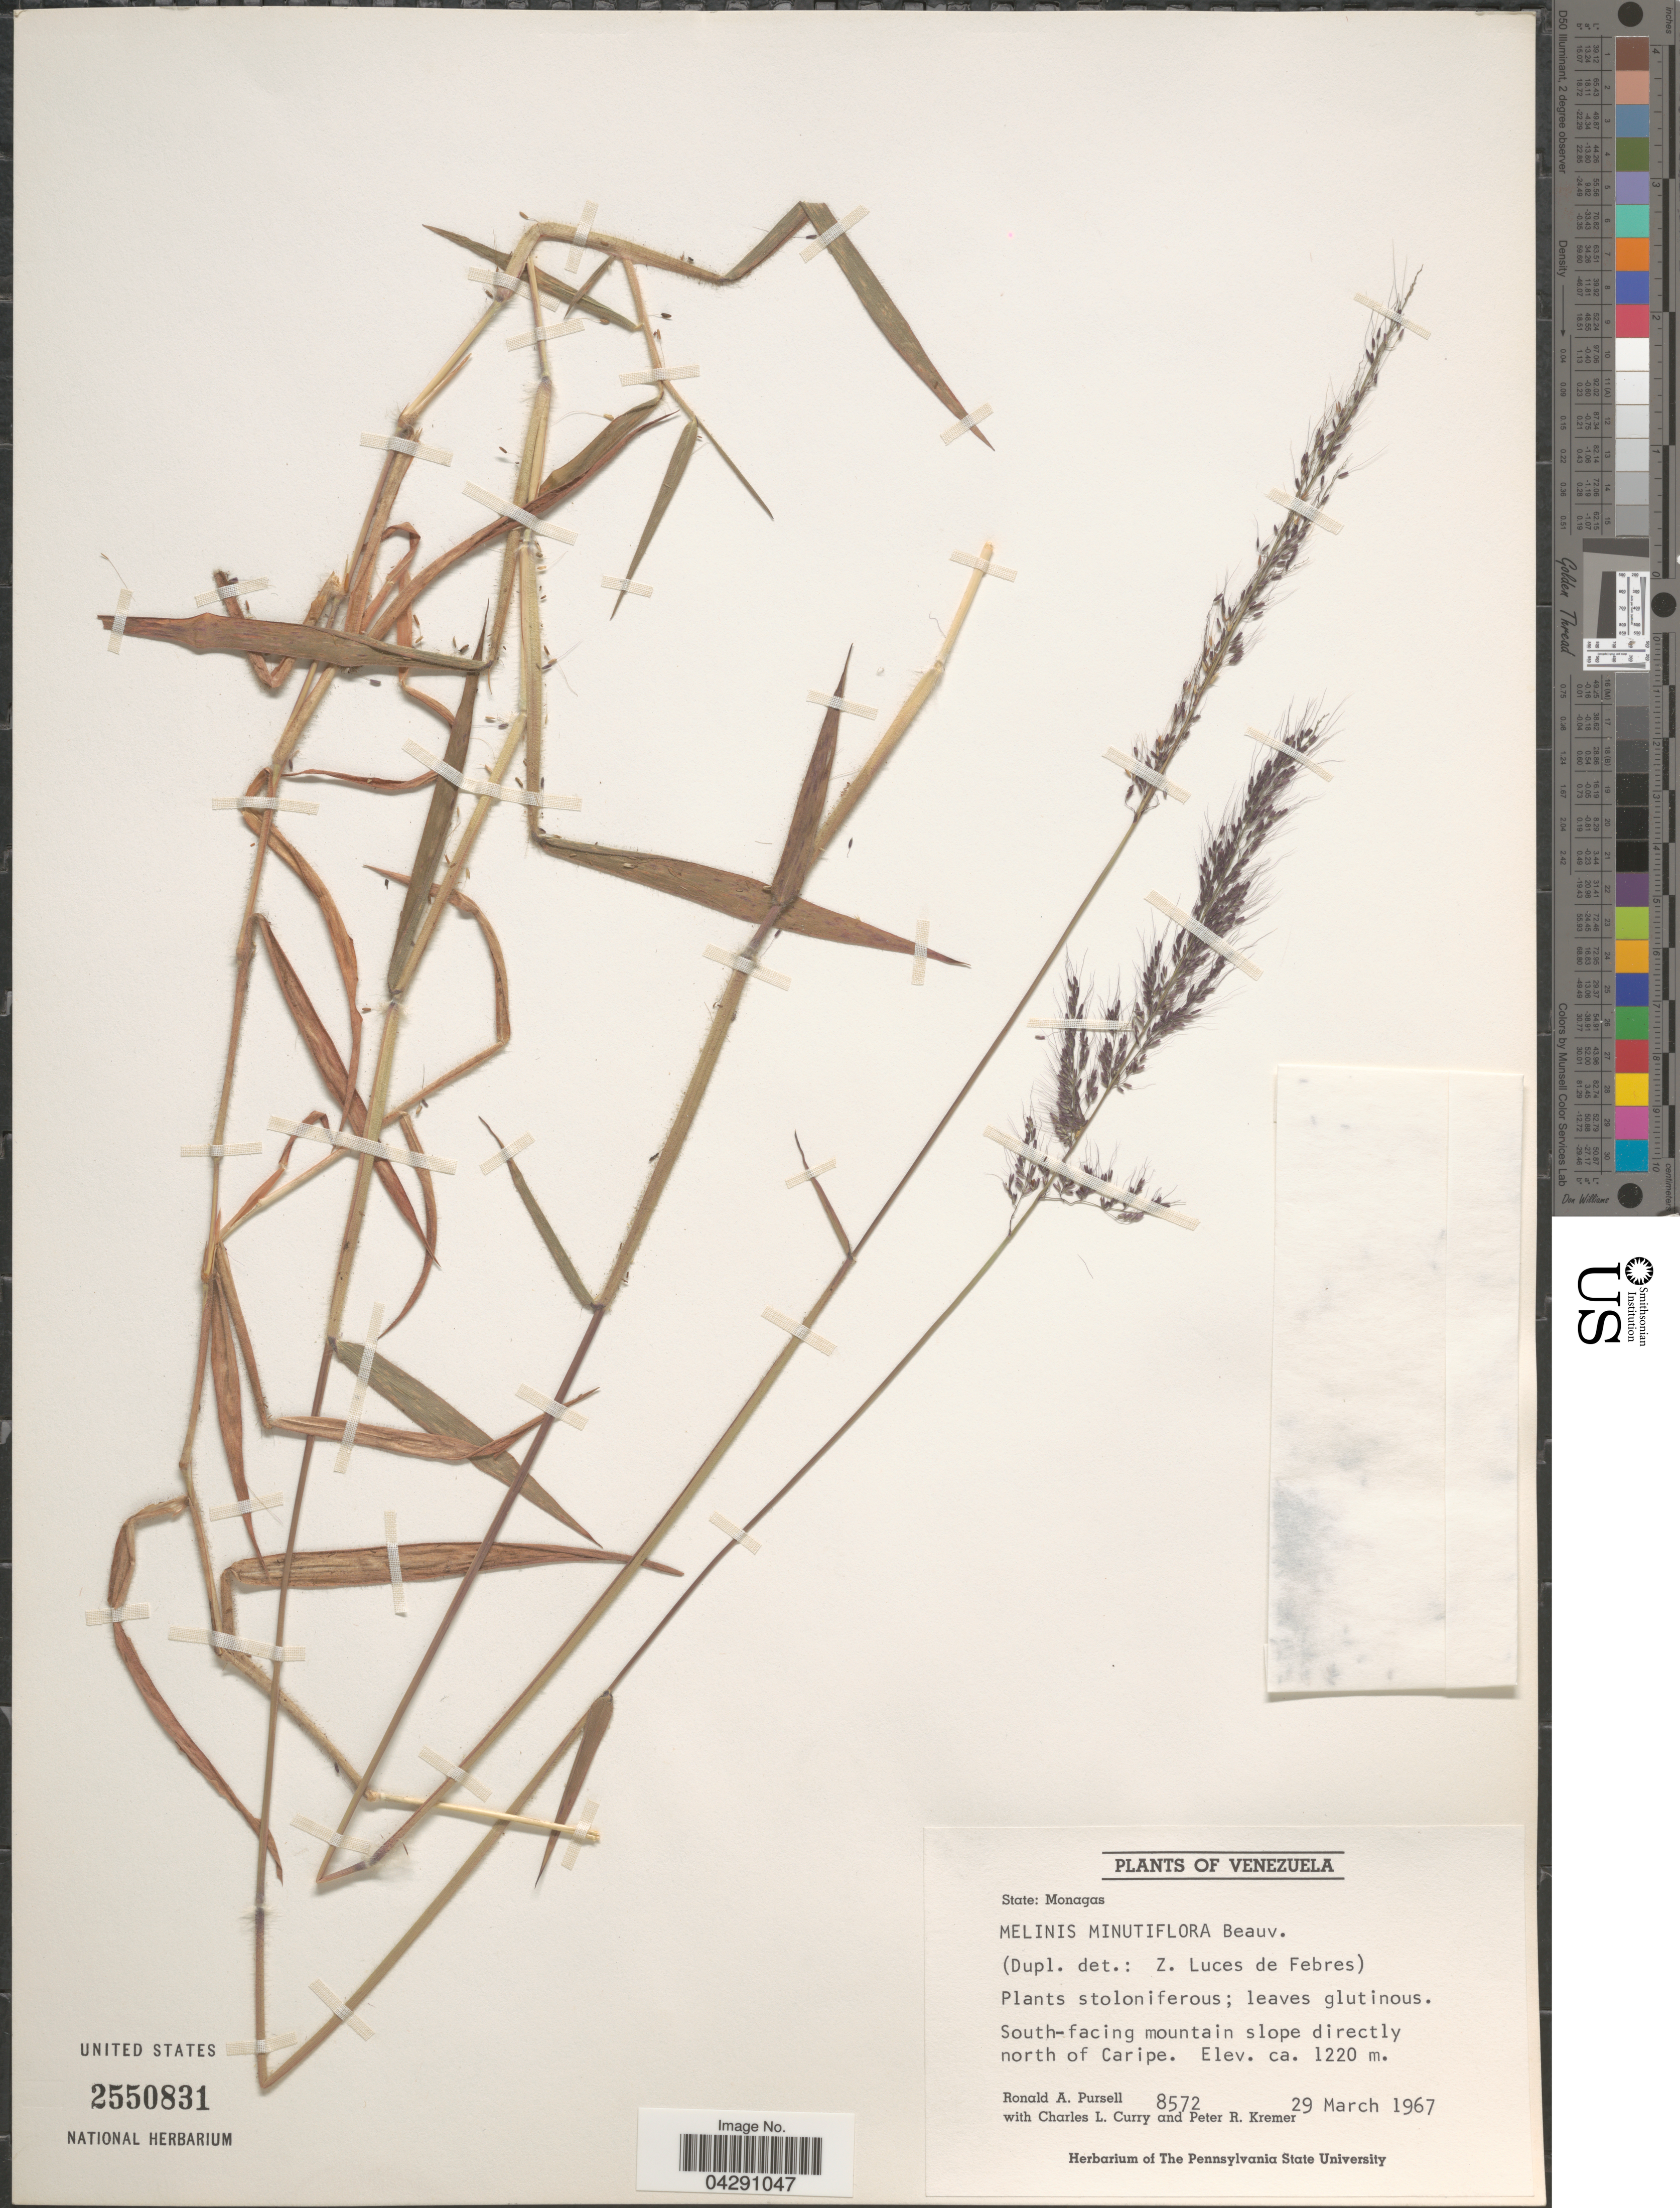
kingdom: Plantae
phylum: Tracheophyta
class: Liliopsida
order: Poales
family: Poaceae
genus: Melinis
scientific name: Melinis minutiflora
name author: P. Beauv.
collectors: R. A. Pursell, C. L. Curry & P. Kremer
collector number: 8572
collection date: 1967-03-29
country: Venezuela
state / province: Monagas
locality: South-facing mountain slope directly north of Caripe.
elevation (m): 1220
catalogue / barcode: US 2550831